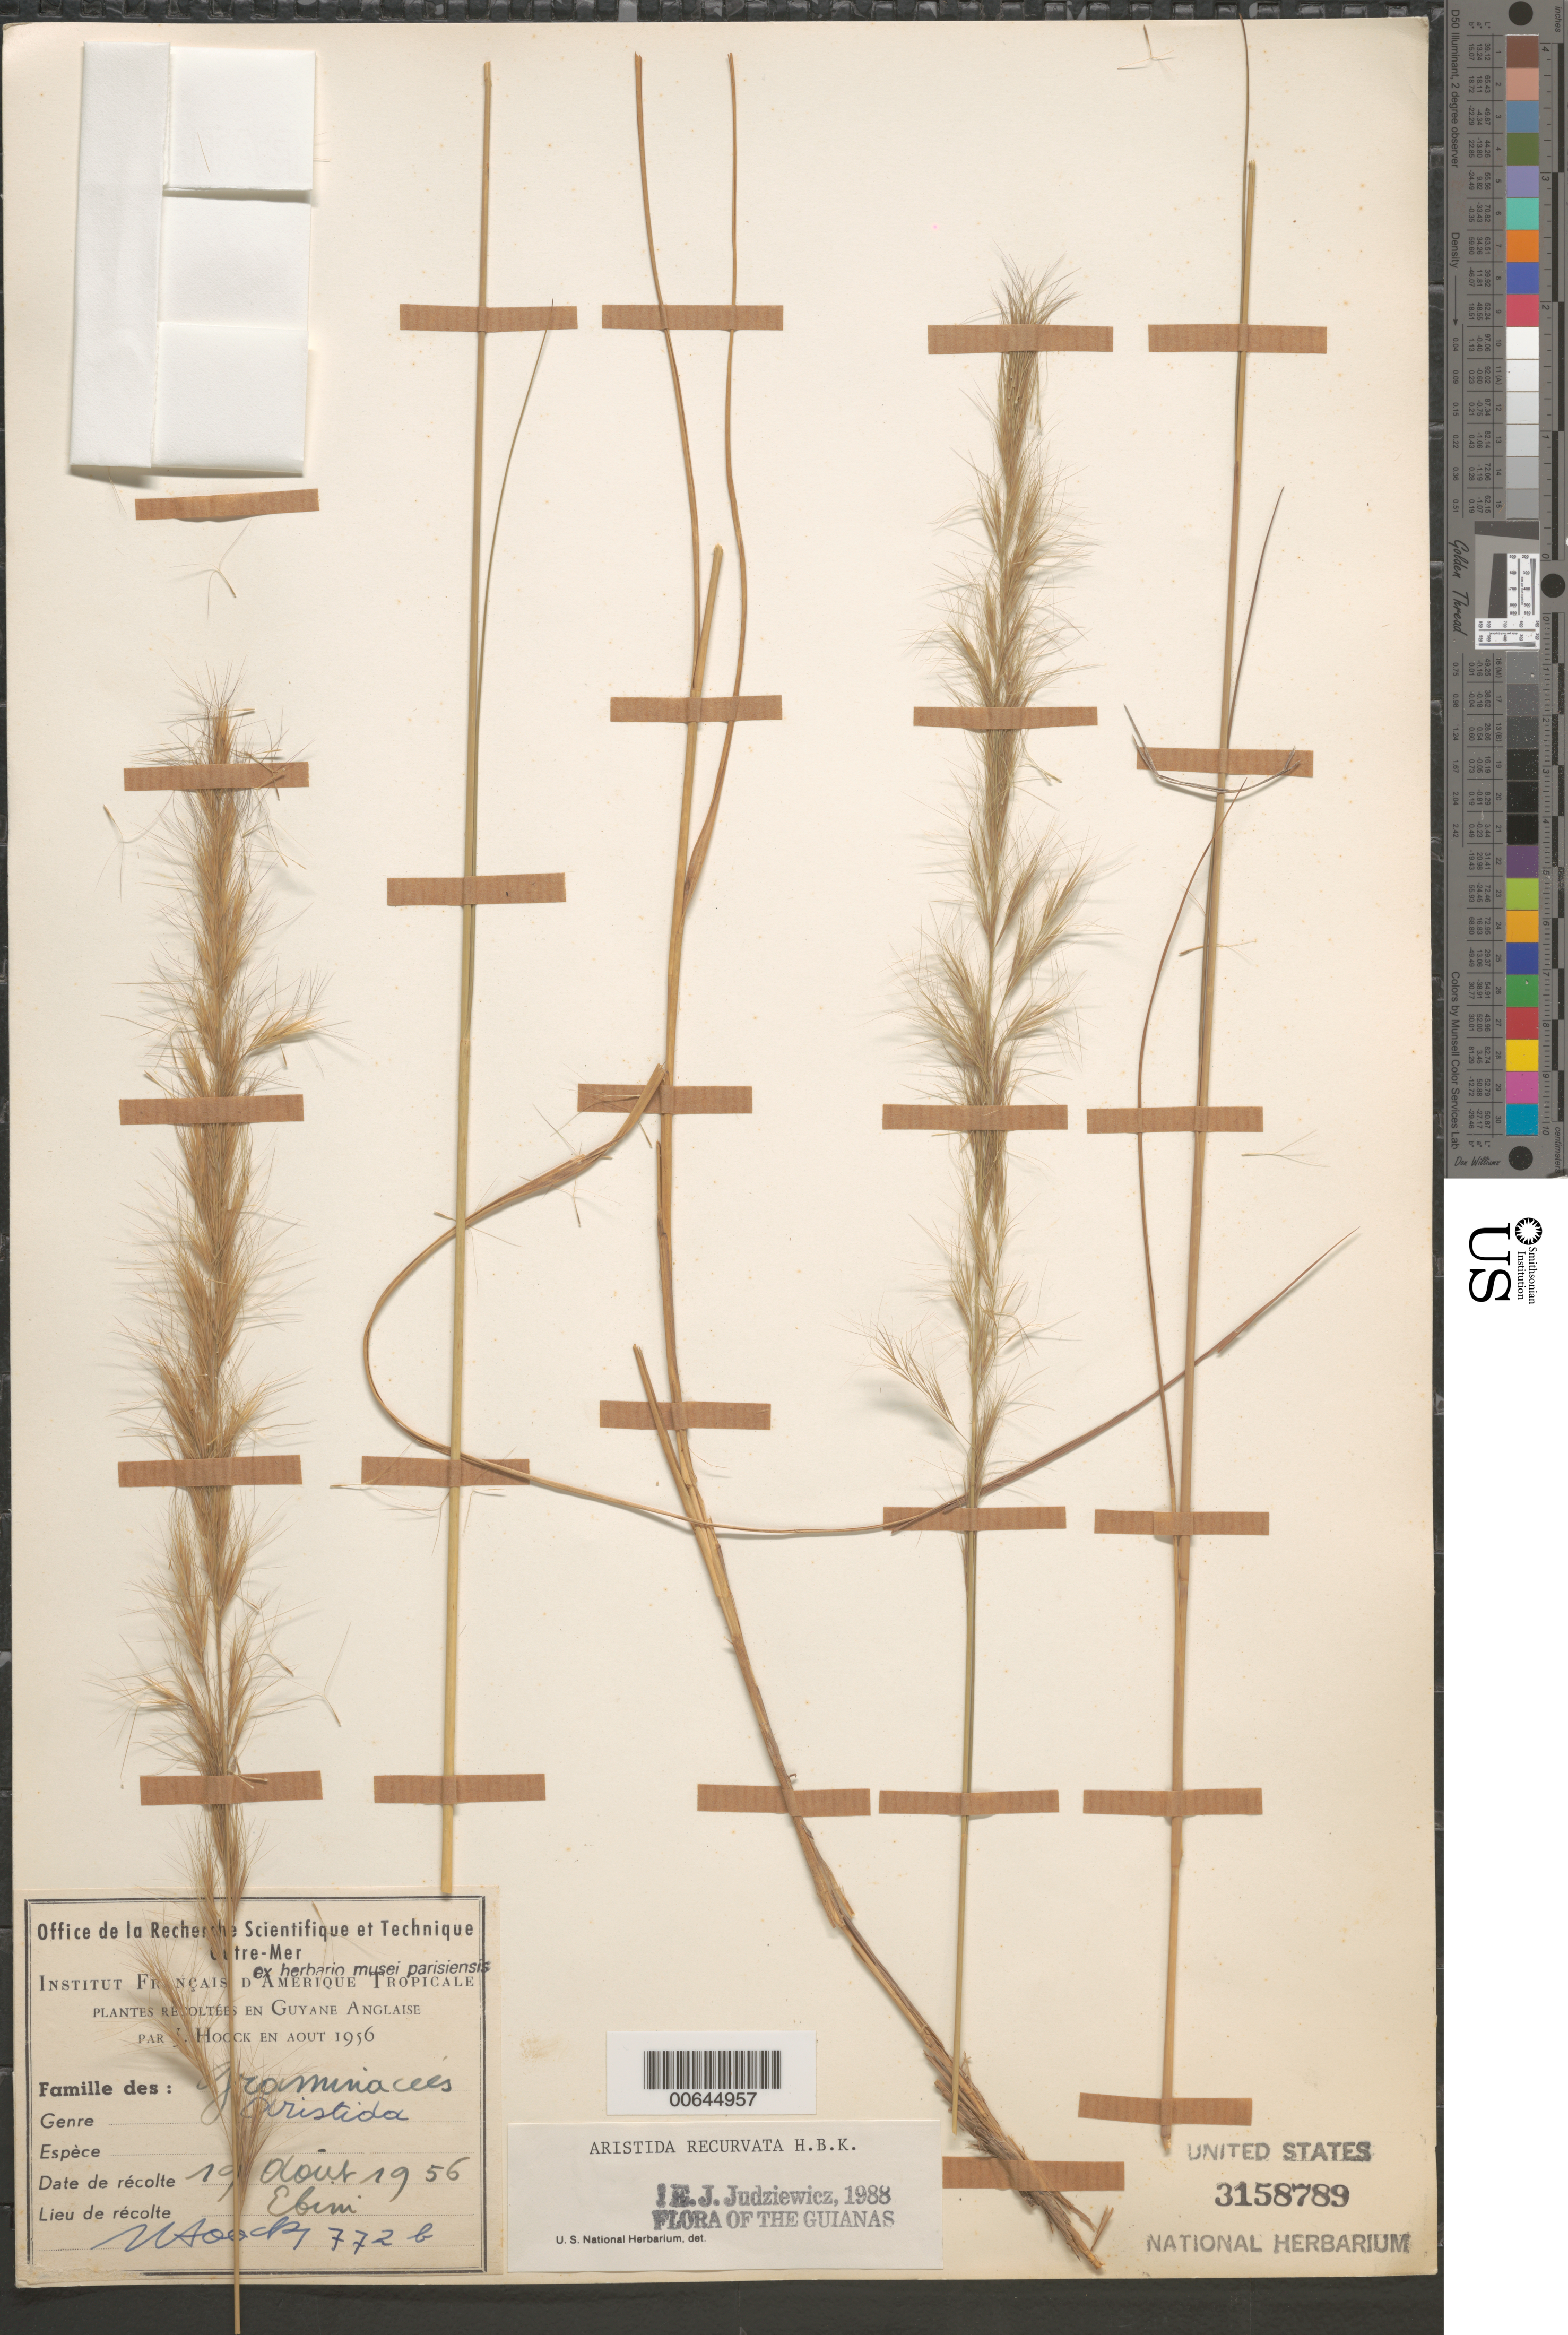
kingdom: Plantae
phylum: Tracheophyta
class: Liliopsida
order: Poales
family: Poaceae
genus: Aristida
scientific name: Aristida recurvata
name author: Kunth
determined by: Judziewicz, E. J.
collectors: J. Hoock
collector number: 772 b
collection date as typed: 19-Aug-56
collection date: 1956-08-19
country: Guyana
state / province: U. Demerara-Berbice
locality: Ebini Station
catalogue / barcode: US 3158789